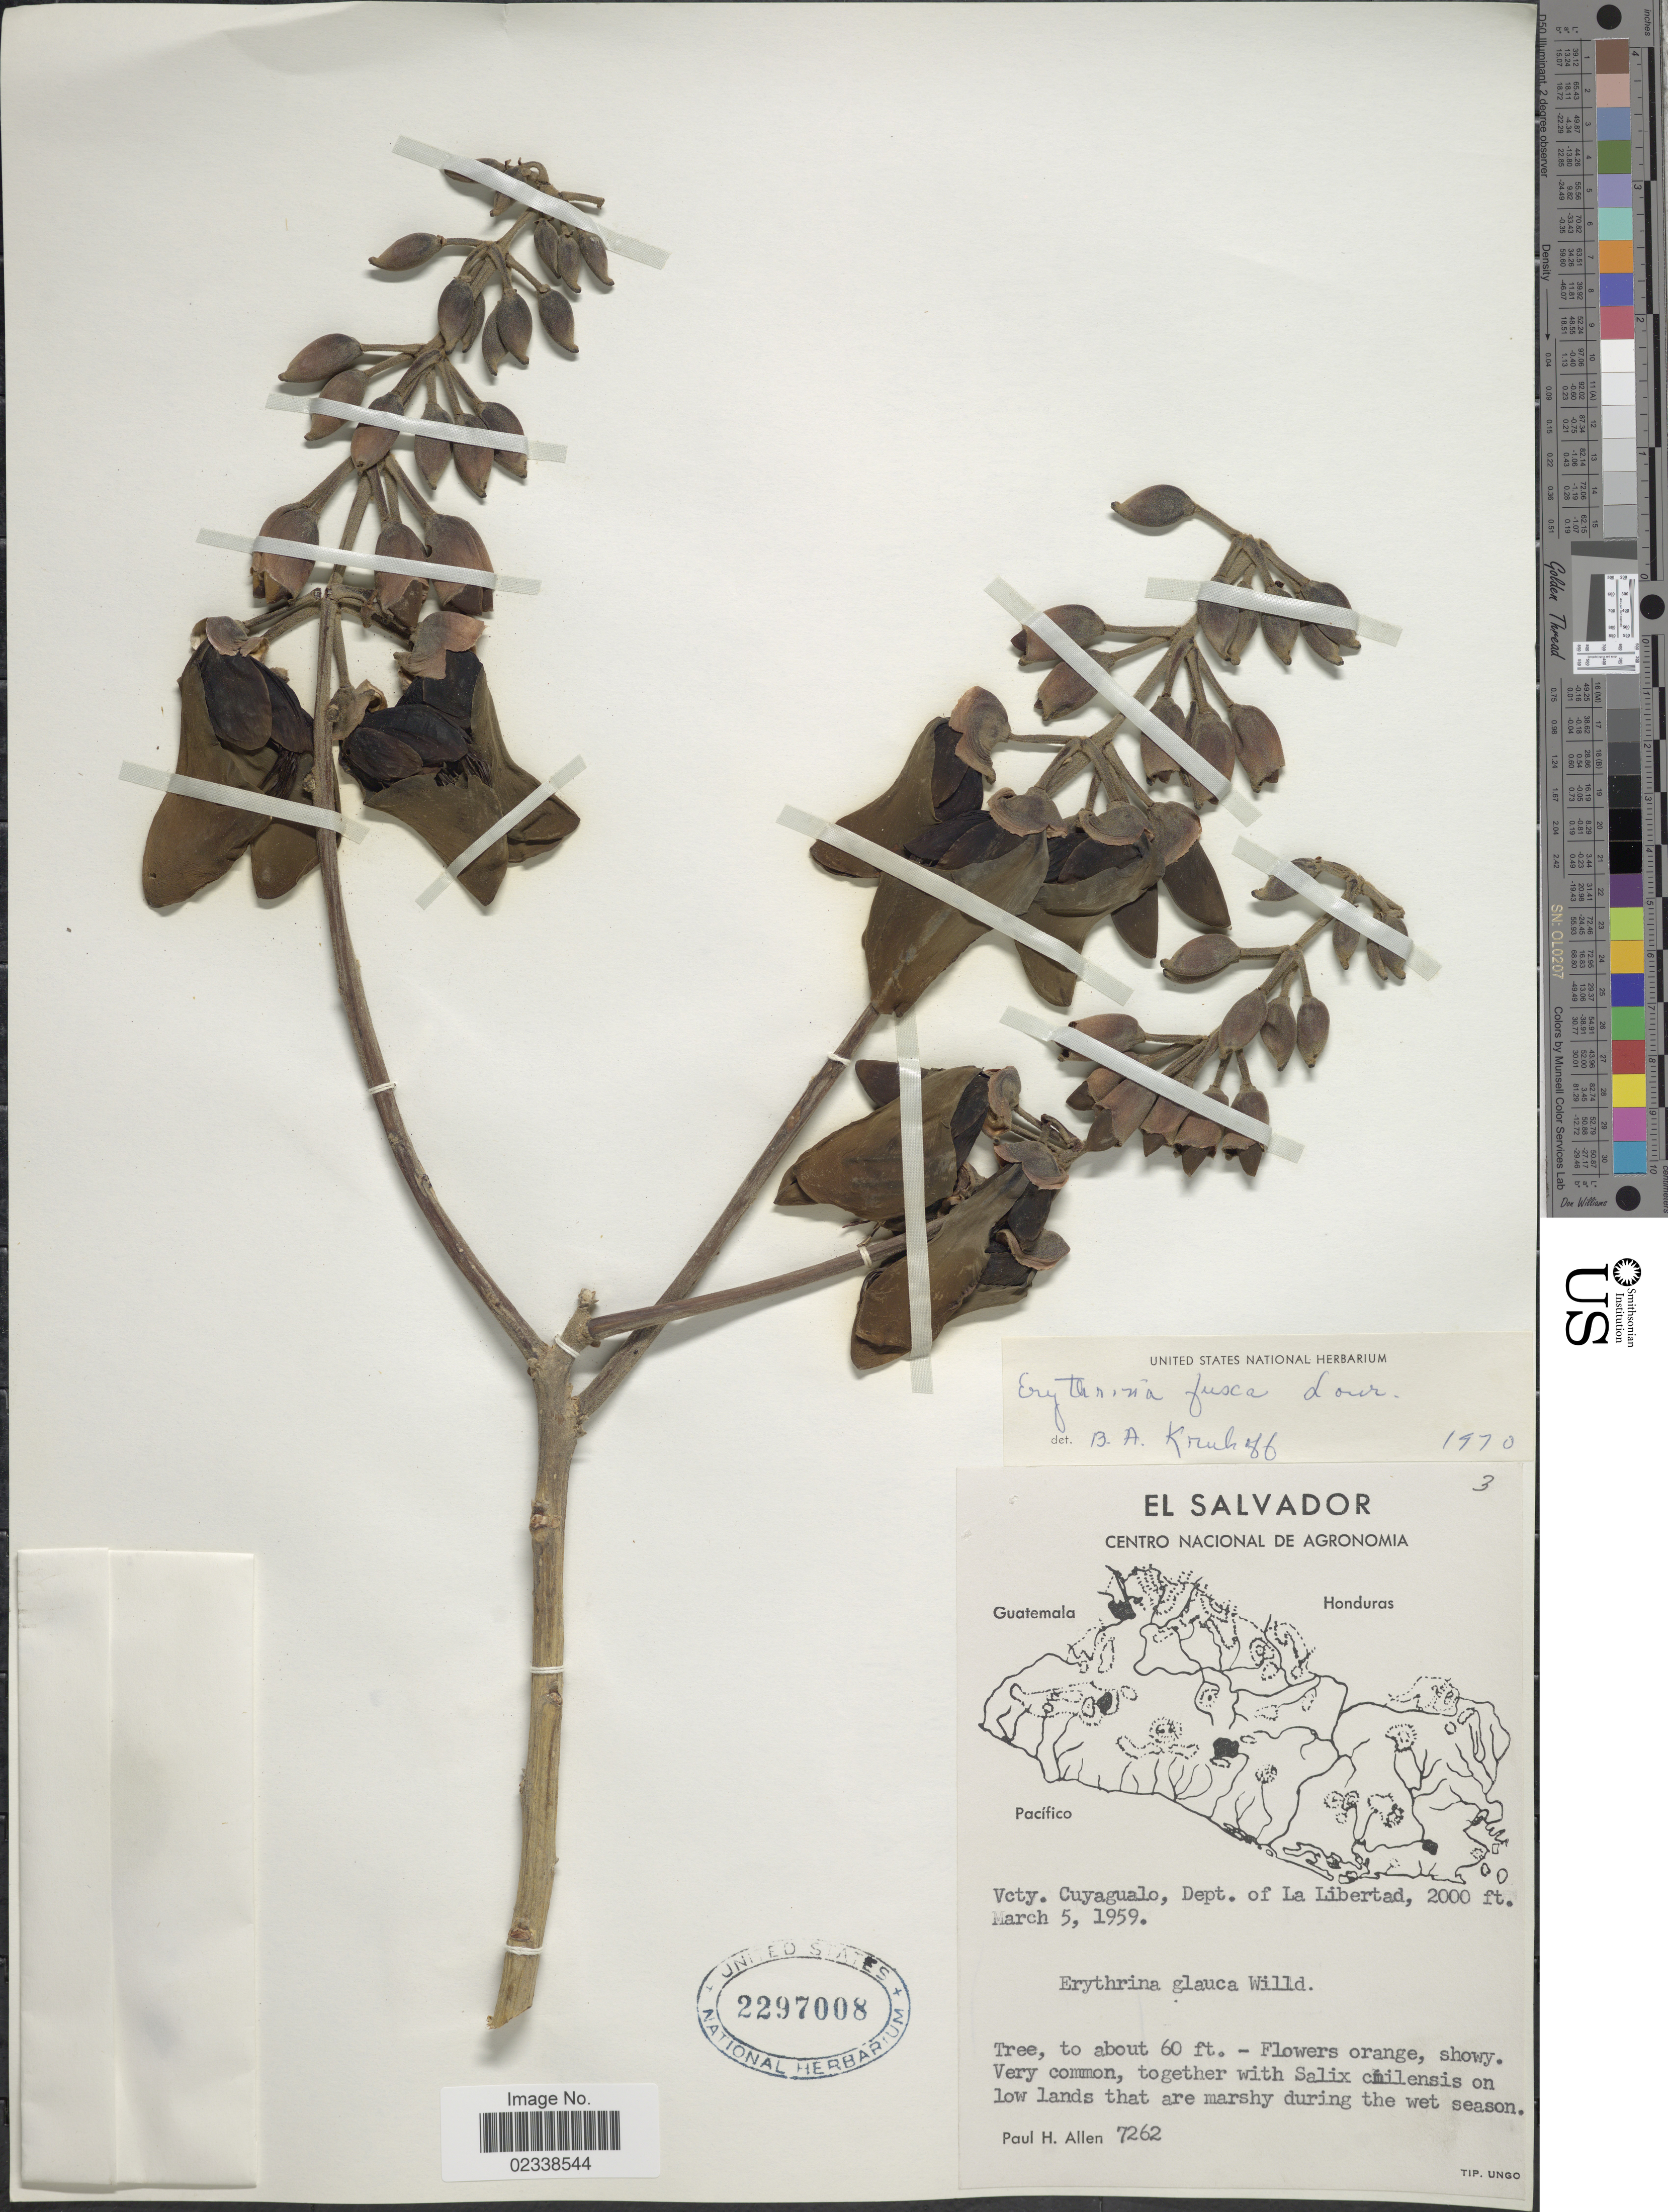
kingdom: Plantae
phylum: Tracheophyta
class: Magnoliopsida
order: Fabales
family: Fabaceae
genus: Erythrina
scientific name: Erythrina fusca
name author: Lour.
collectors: P. H. Allen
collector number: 7262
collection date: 1959-03-05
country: El Salvador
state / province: La Libertad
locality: Vcty. Cuyagualo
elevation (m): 610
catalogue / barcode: US 2297008